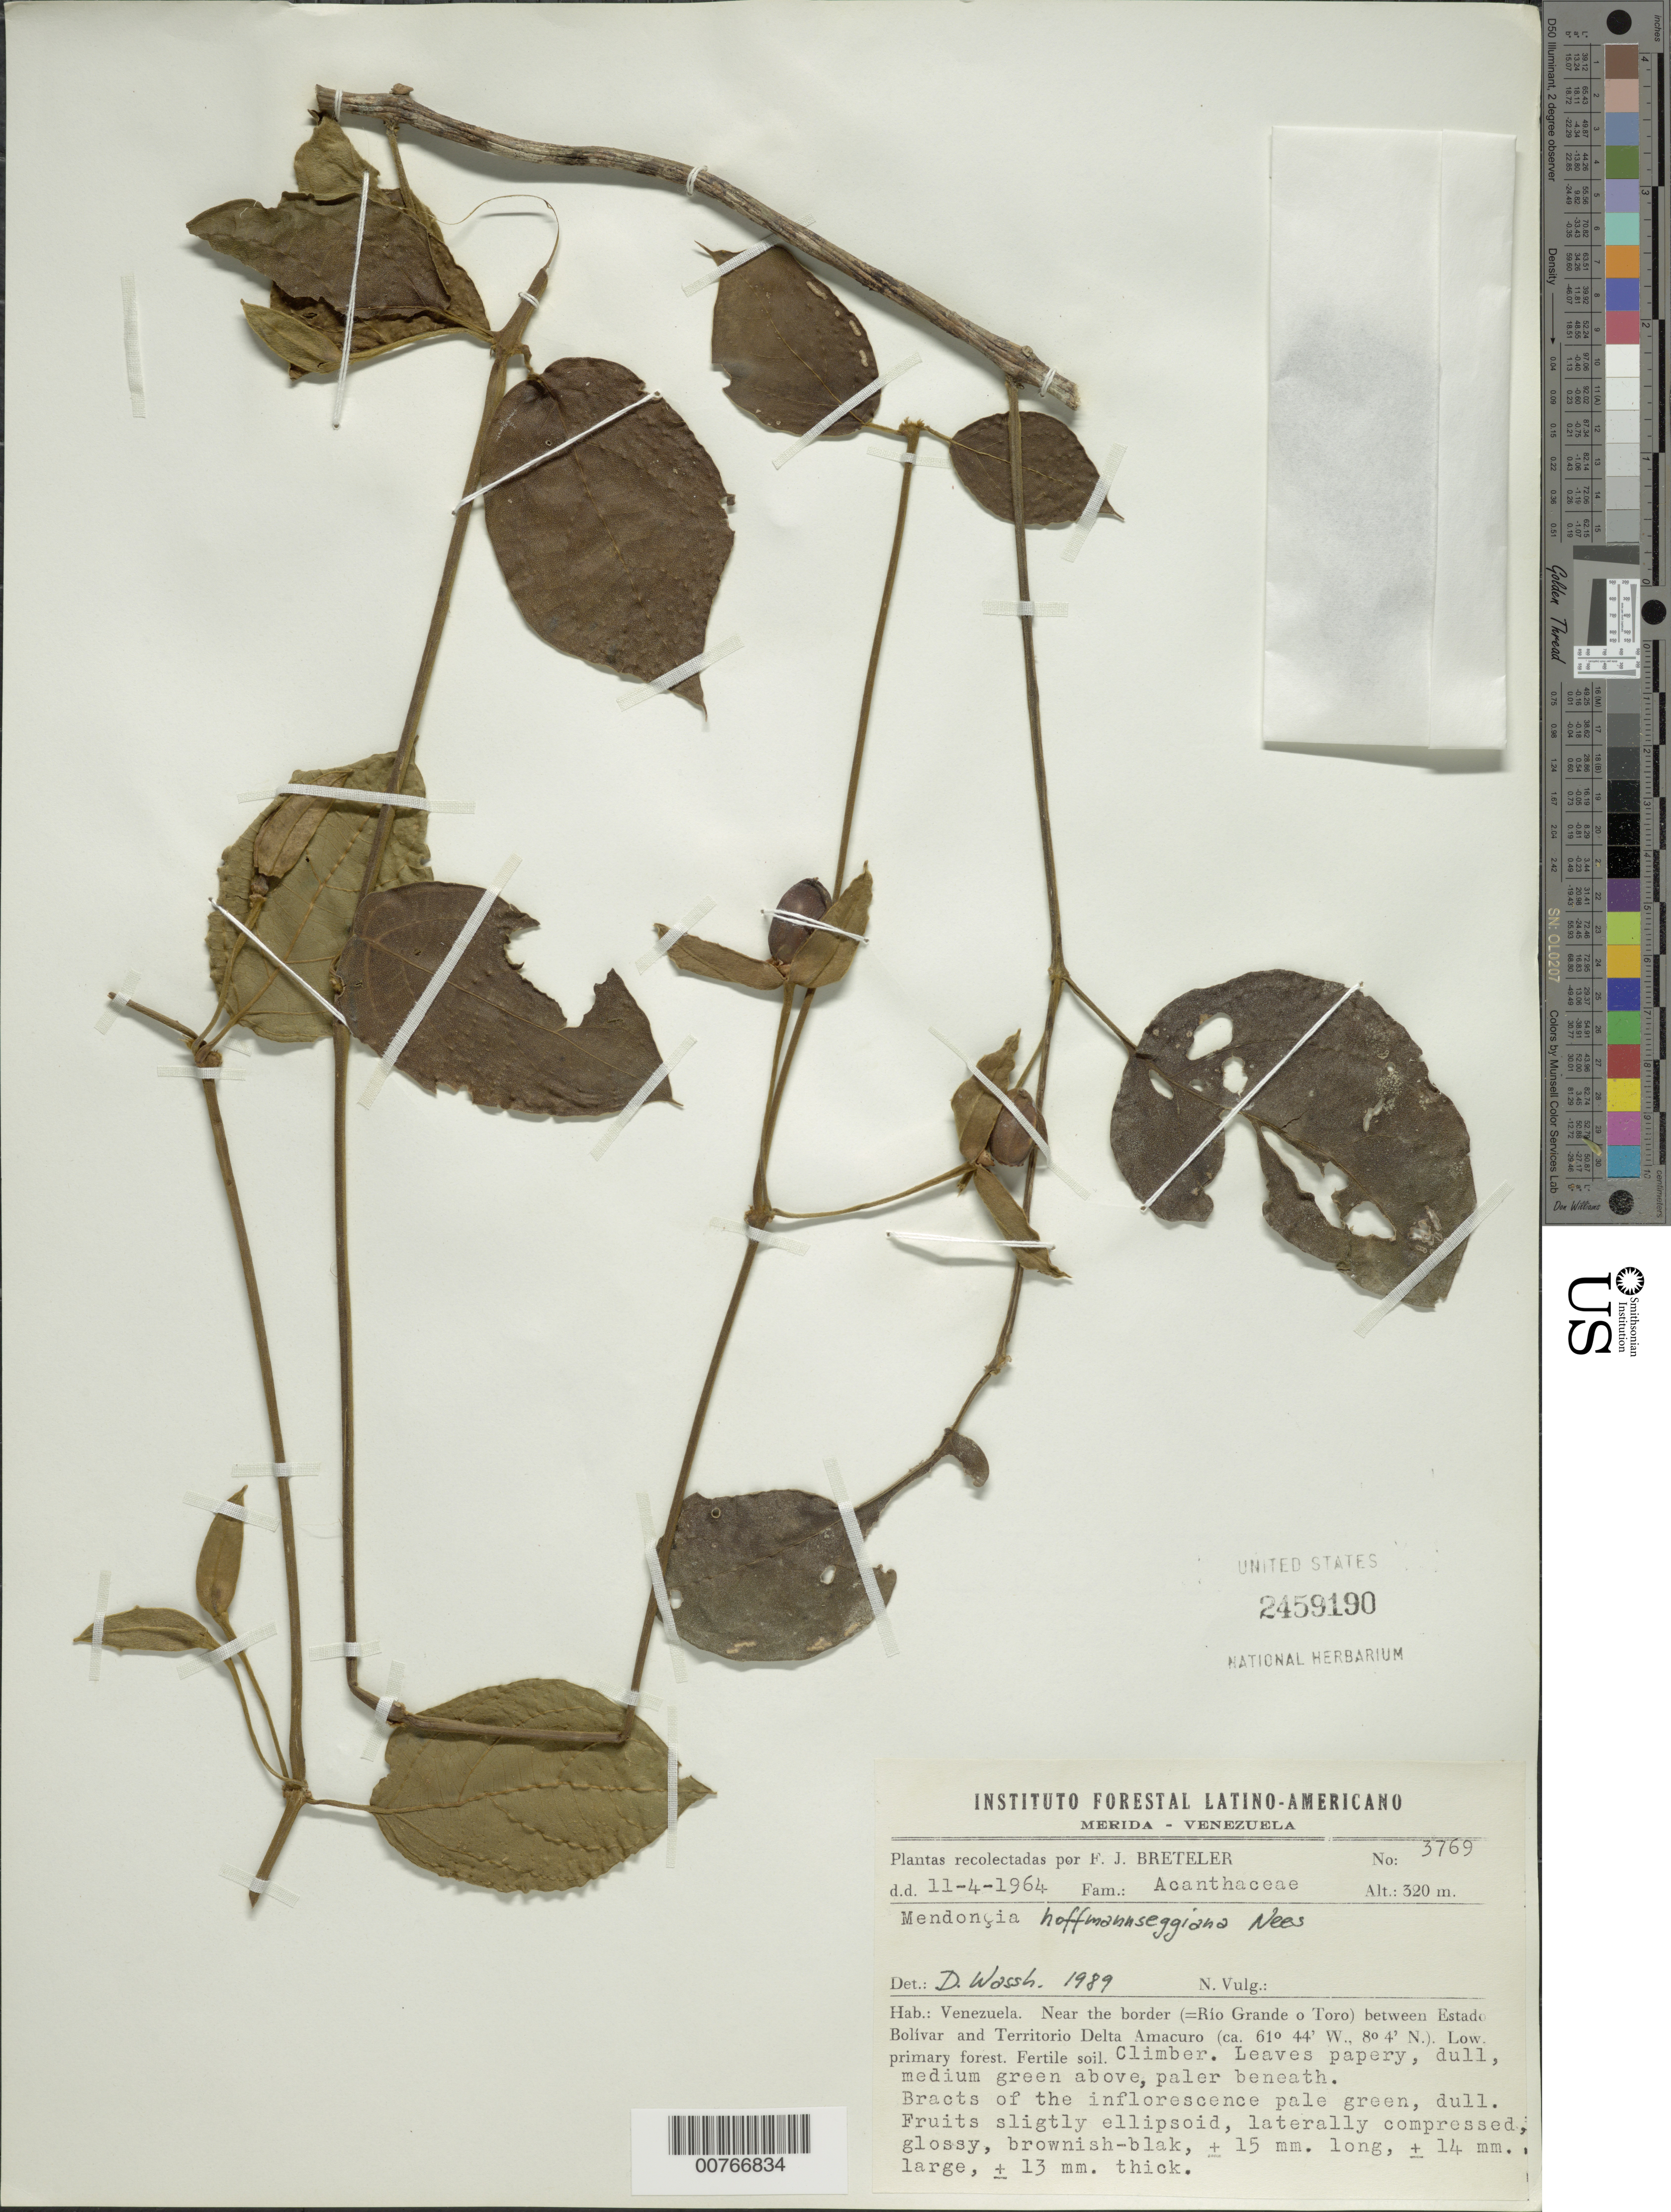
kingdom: Plantae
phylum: Tracheophyta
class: Magnoliopsida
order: Lamiales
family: Acanthaceae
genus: Mendoncia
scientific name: Mendoncia hoffmannseggiana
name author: Nees in DC.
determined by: Wasshausen, Dieter C., (BOT), Smithsonian Institution - National Museum of Natural History (UNITED STATES)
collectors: F. J. Breteler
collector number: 3769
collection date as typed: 11-Apr-64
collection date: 1964-04-11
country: Venezuela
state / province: Bolívar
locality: Río Grande o Toro, near border between Estado Bolívar and Territorío Delta Amacuro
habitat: Low, primary forest, fertile soil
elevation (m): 320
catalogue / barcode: US 2459190